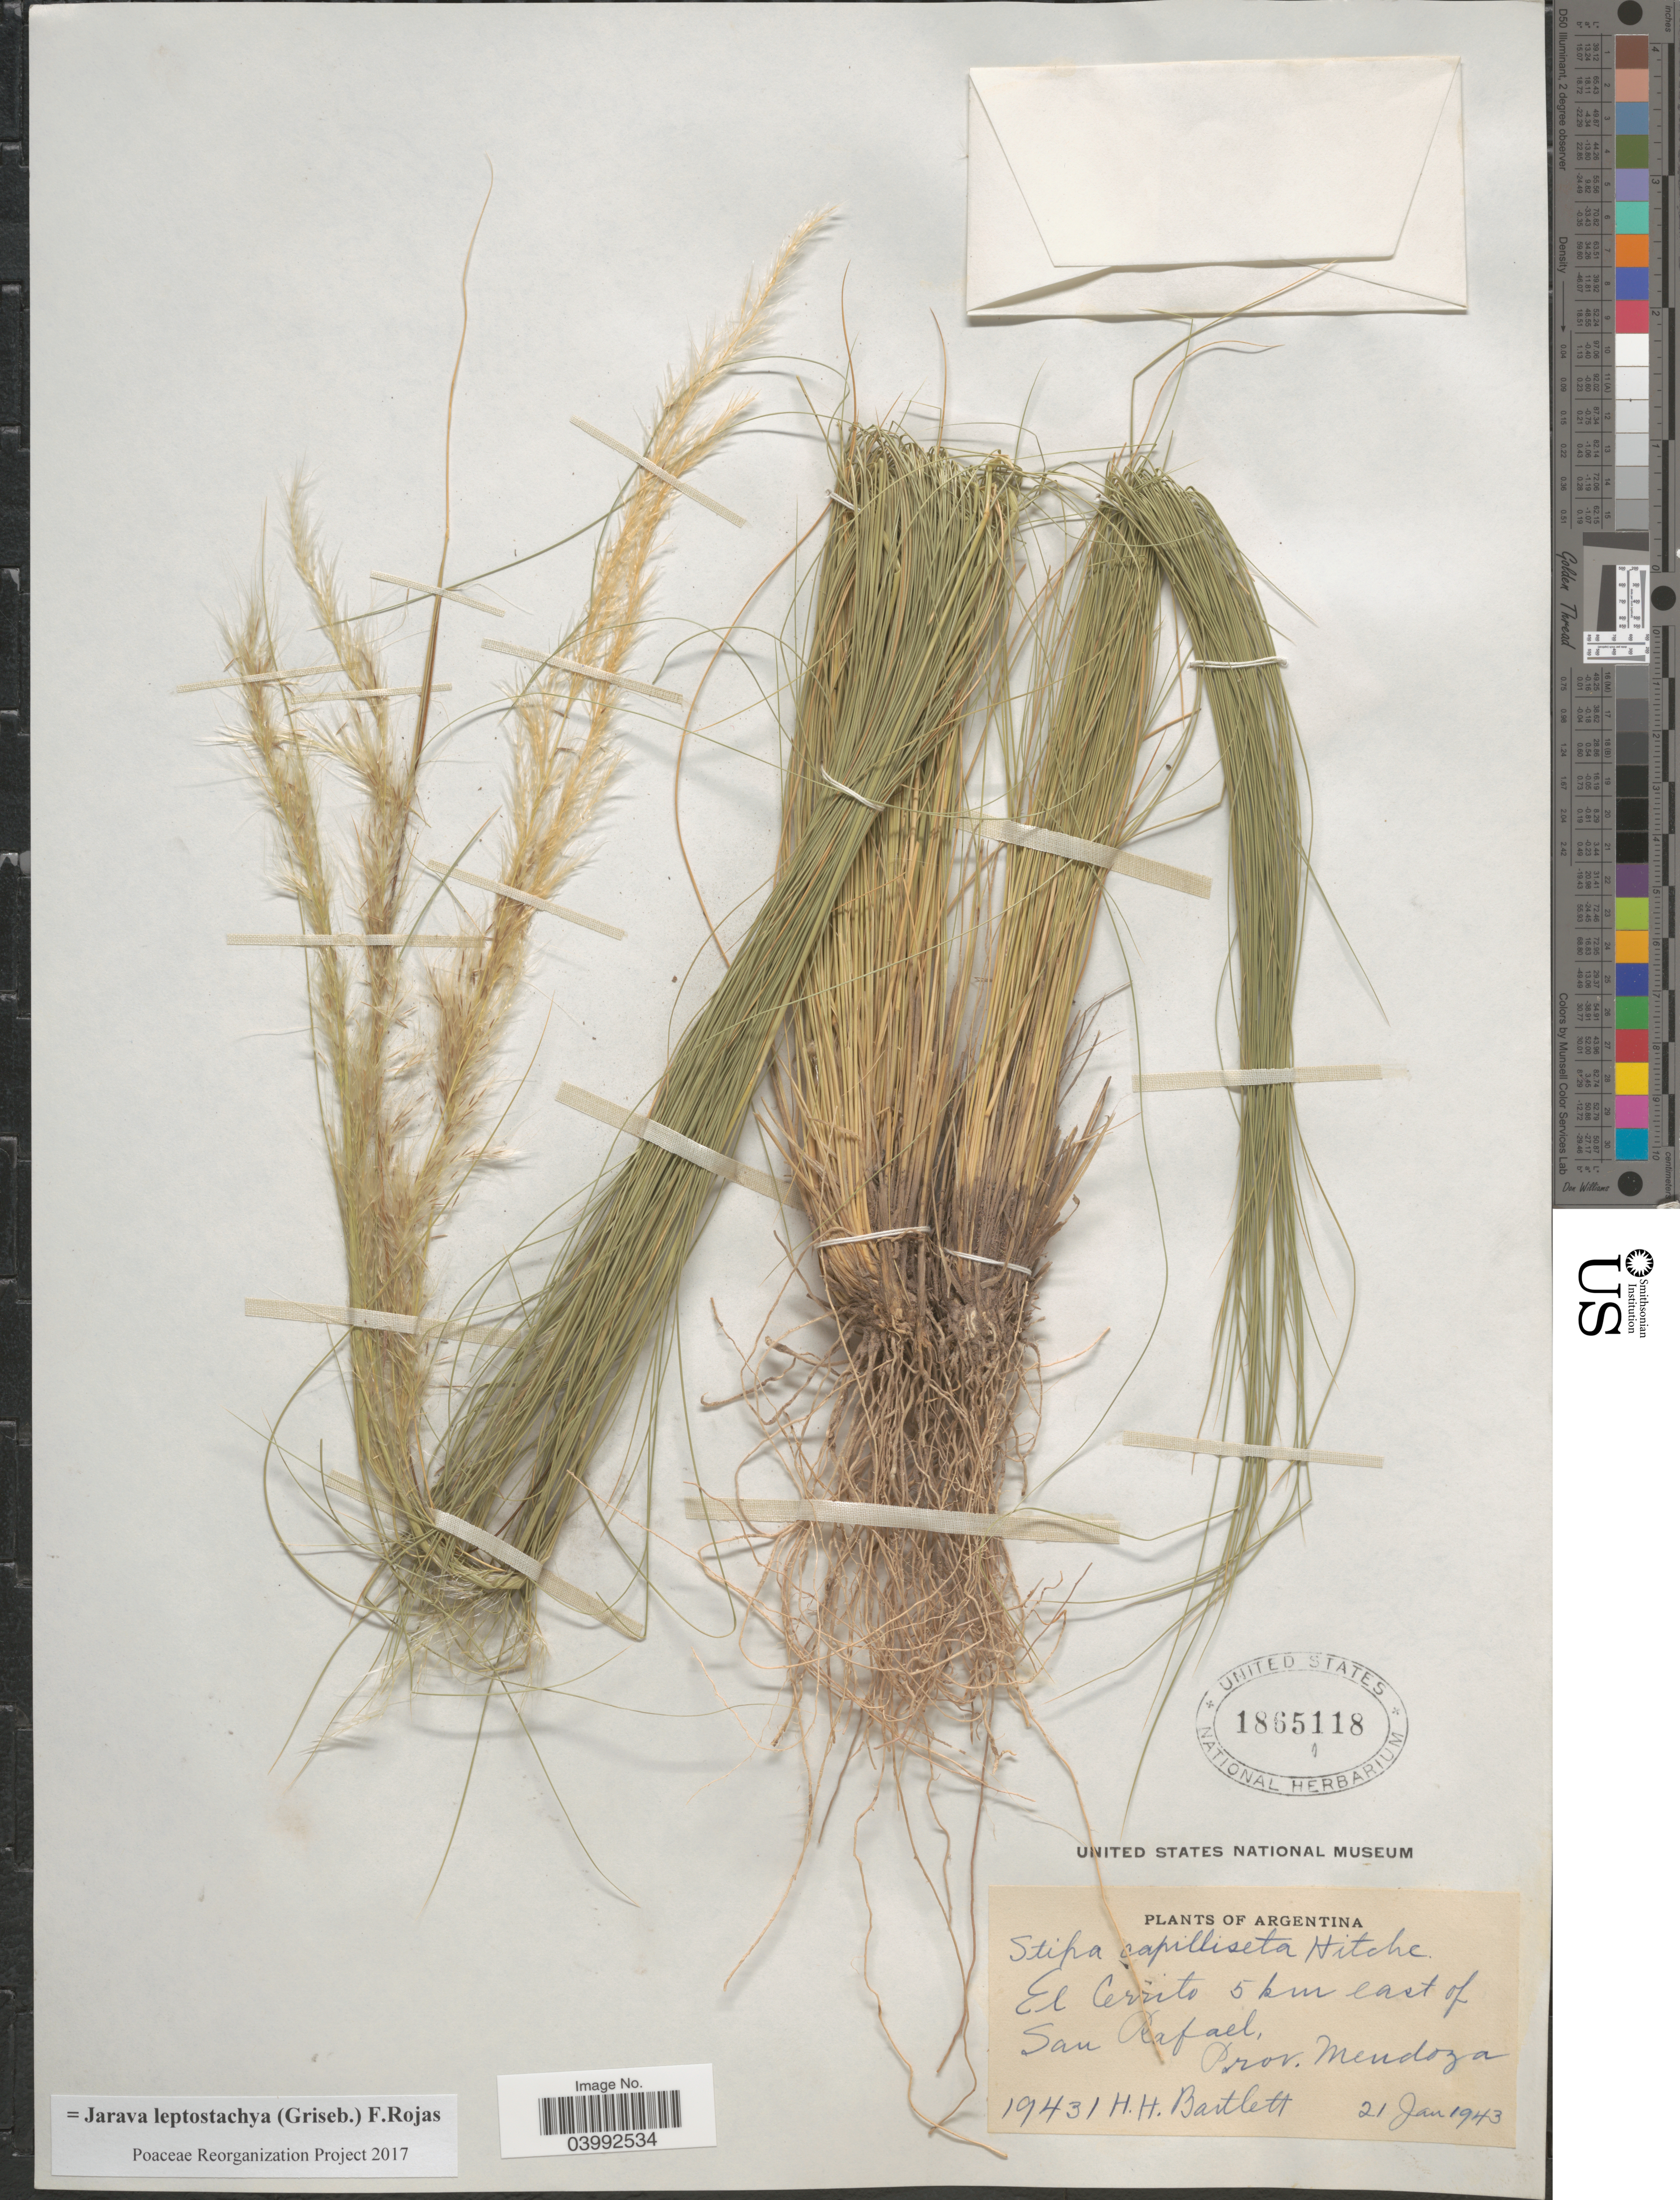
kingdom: Plantae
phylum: Tracheophyta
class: Liliopsida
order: Poales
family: Poaceae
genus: Jarava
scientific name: Jarava leptostachya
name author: (Griseb.) F. Rojas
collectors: H. H. Bartlett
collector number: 19431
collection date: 1943-01-21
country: Argentina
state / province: Mendoza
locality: El Cerrito 5 km east of San Rafael.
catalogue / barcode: US 1865118